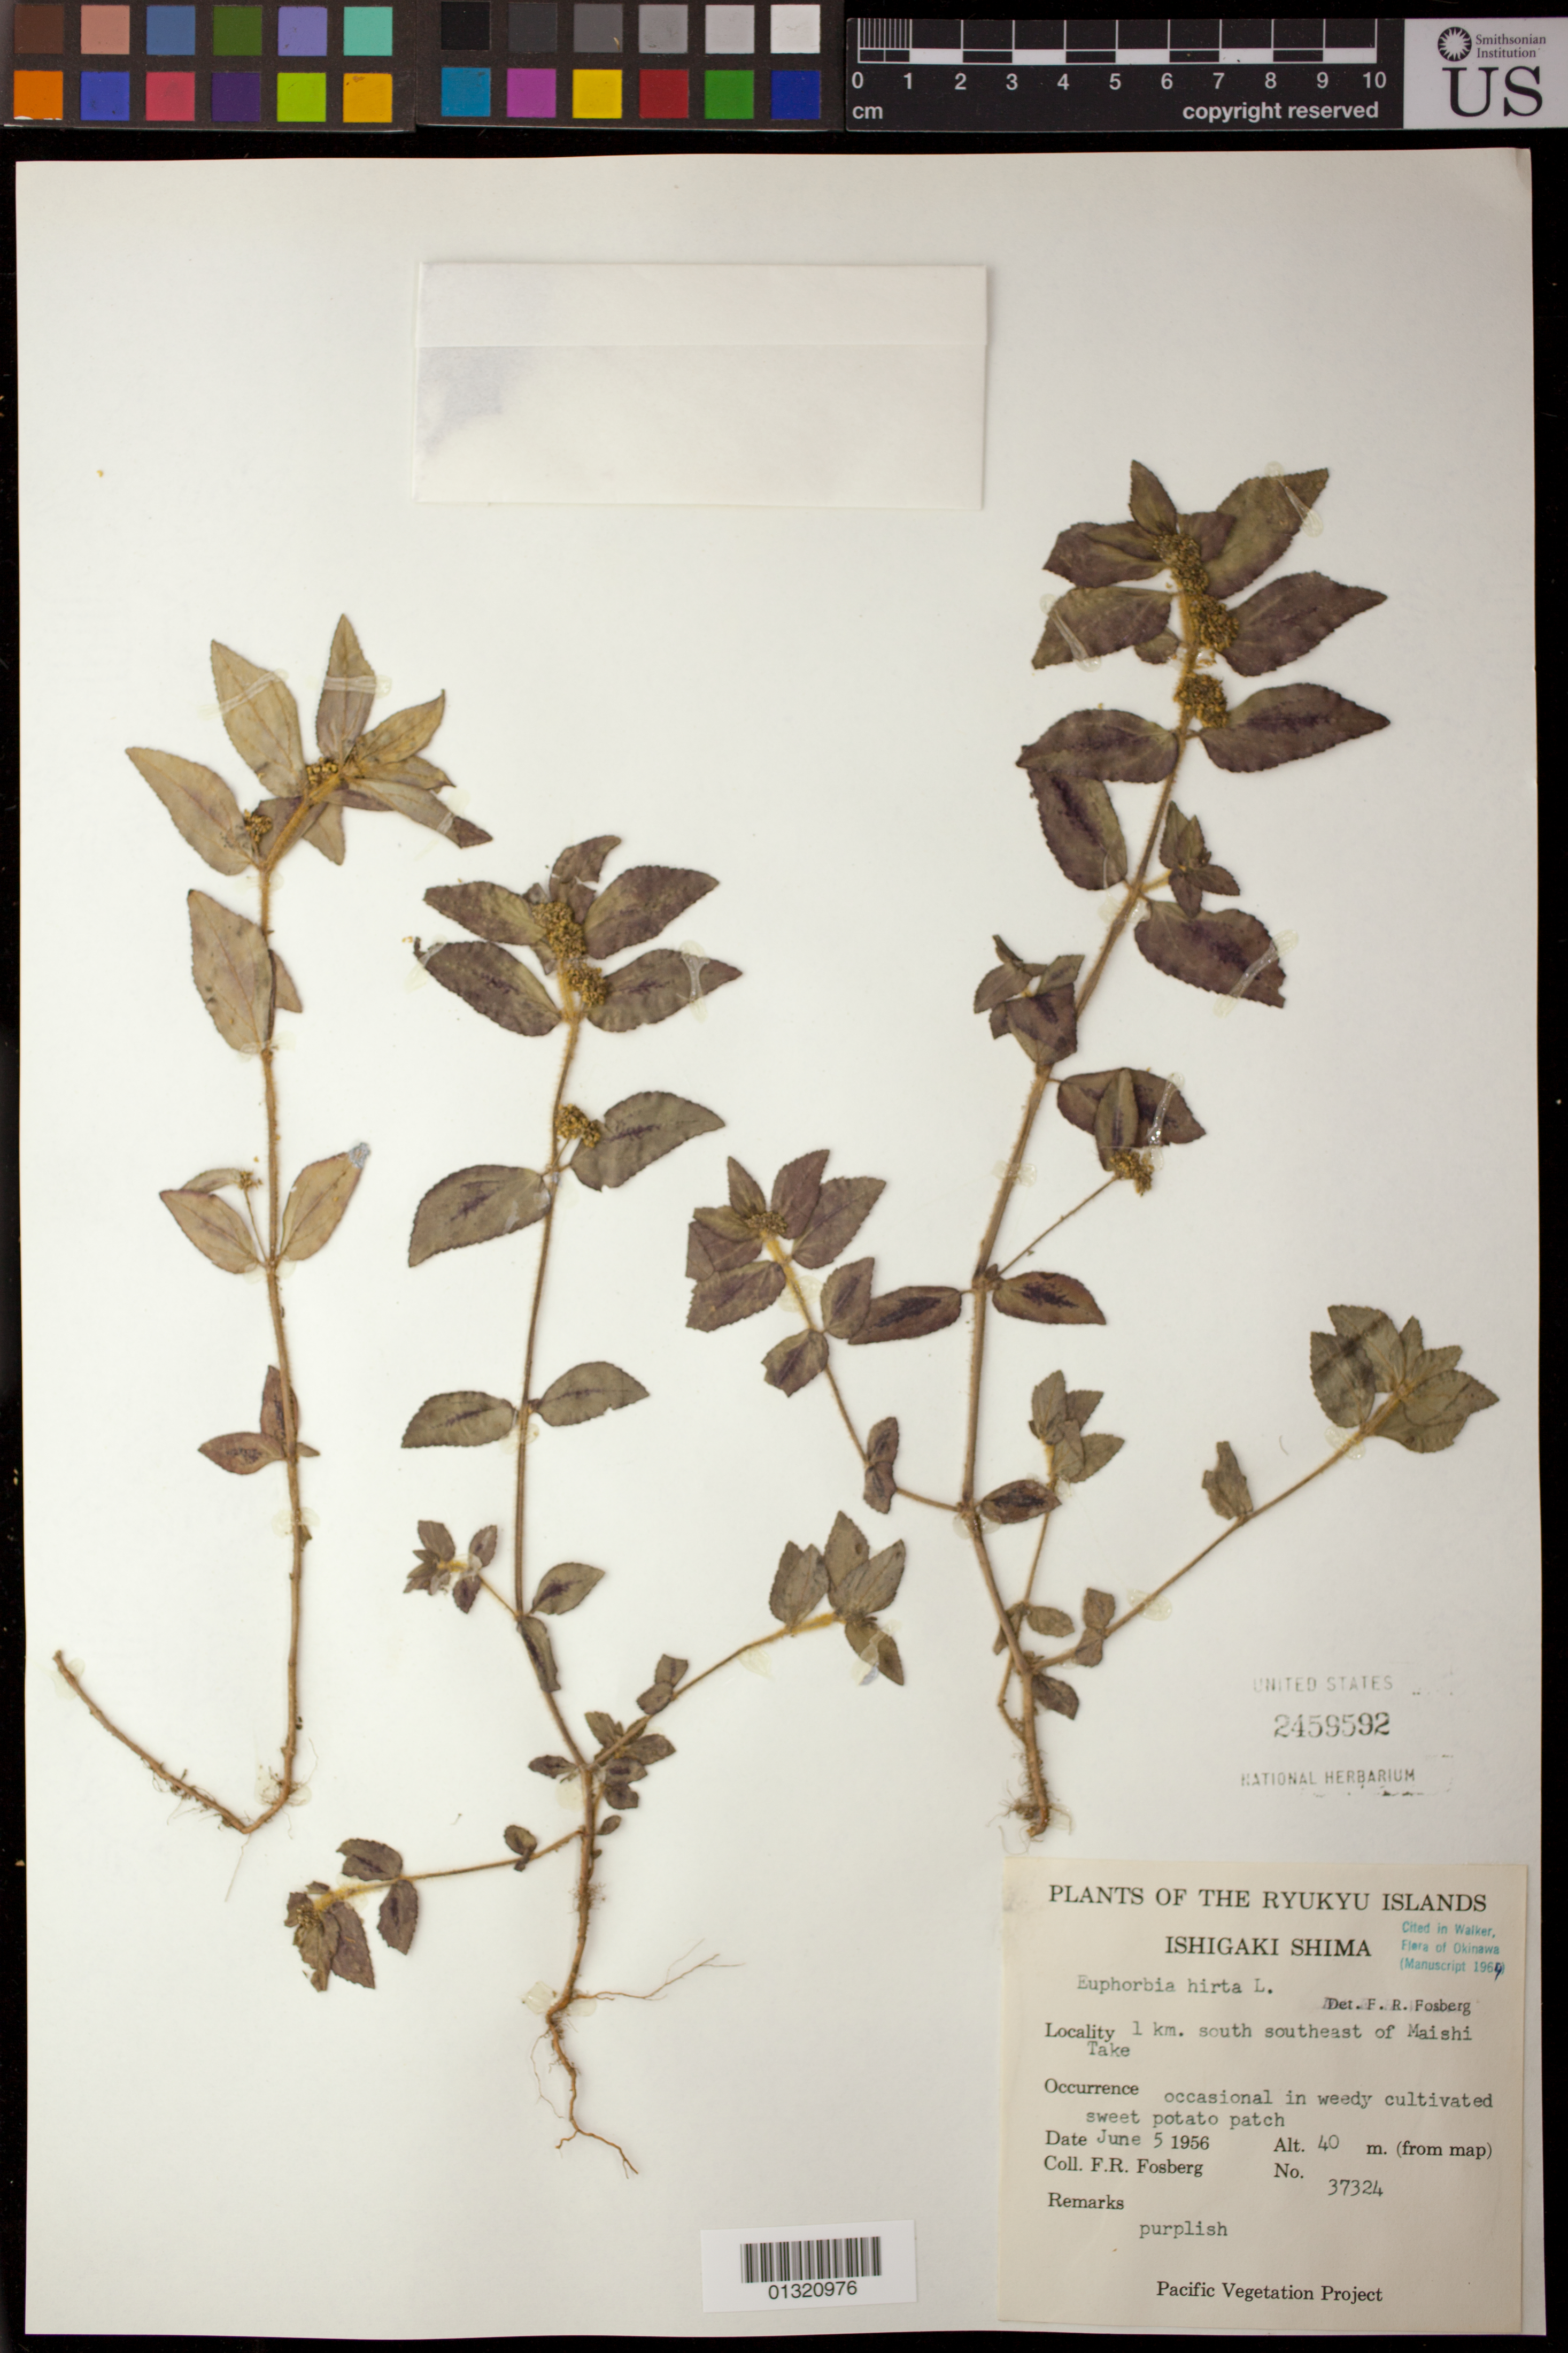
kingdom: Plantae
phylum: Tracheophyta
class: Magnoliopsida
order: Malpighiales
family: Euphorbiaceae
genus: Euphorbia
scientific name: Euphorbia hirta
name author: L.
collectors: F. R. Fosberg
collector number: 37324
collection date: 1956-06-05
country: Japan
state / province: Okinawa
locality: Ishigaki Shima; 1 km. south southeast of Maishi Take.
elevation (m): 40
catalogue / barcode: US 2459592